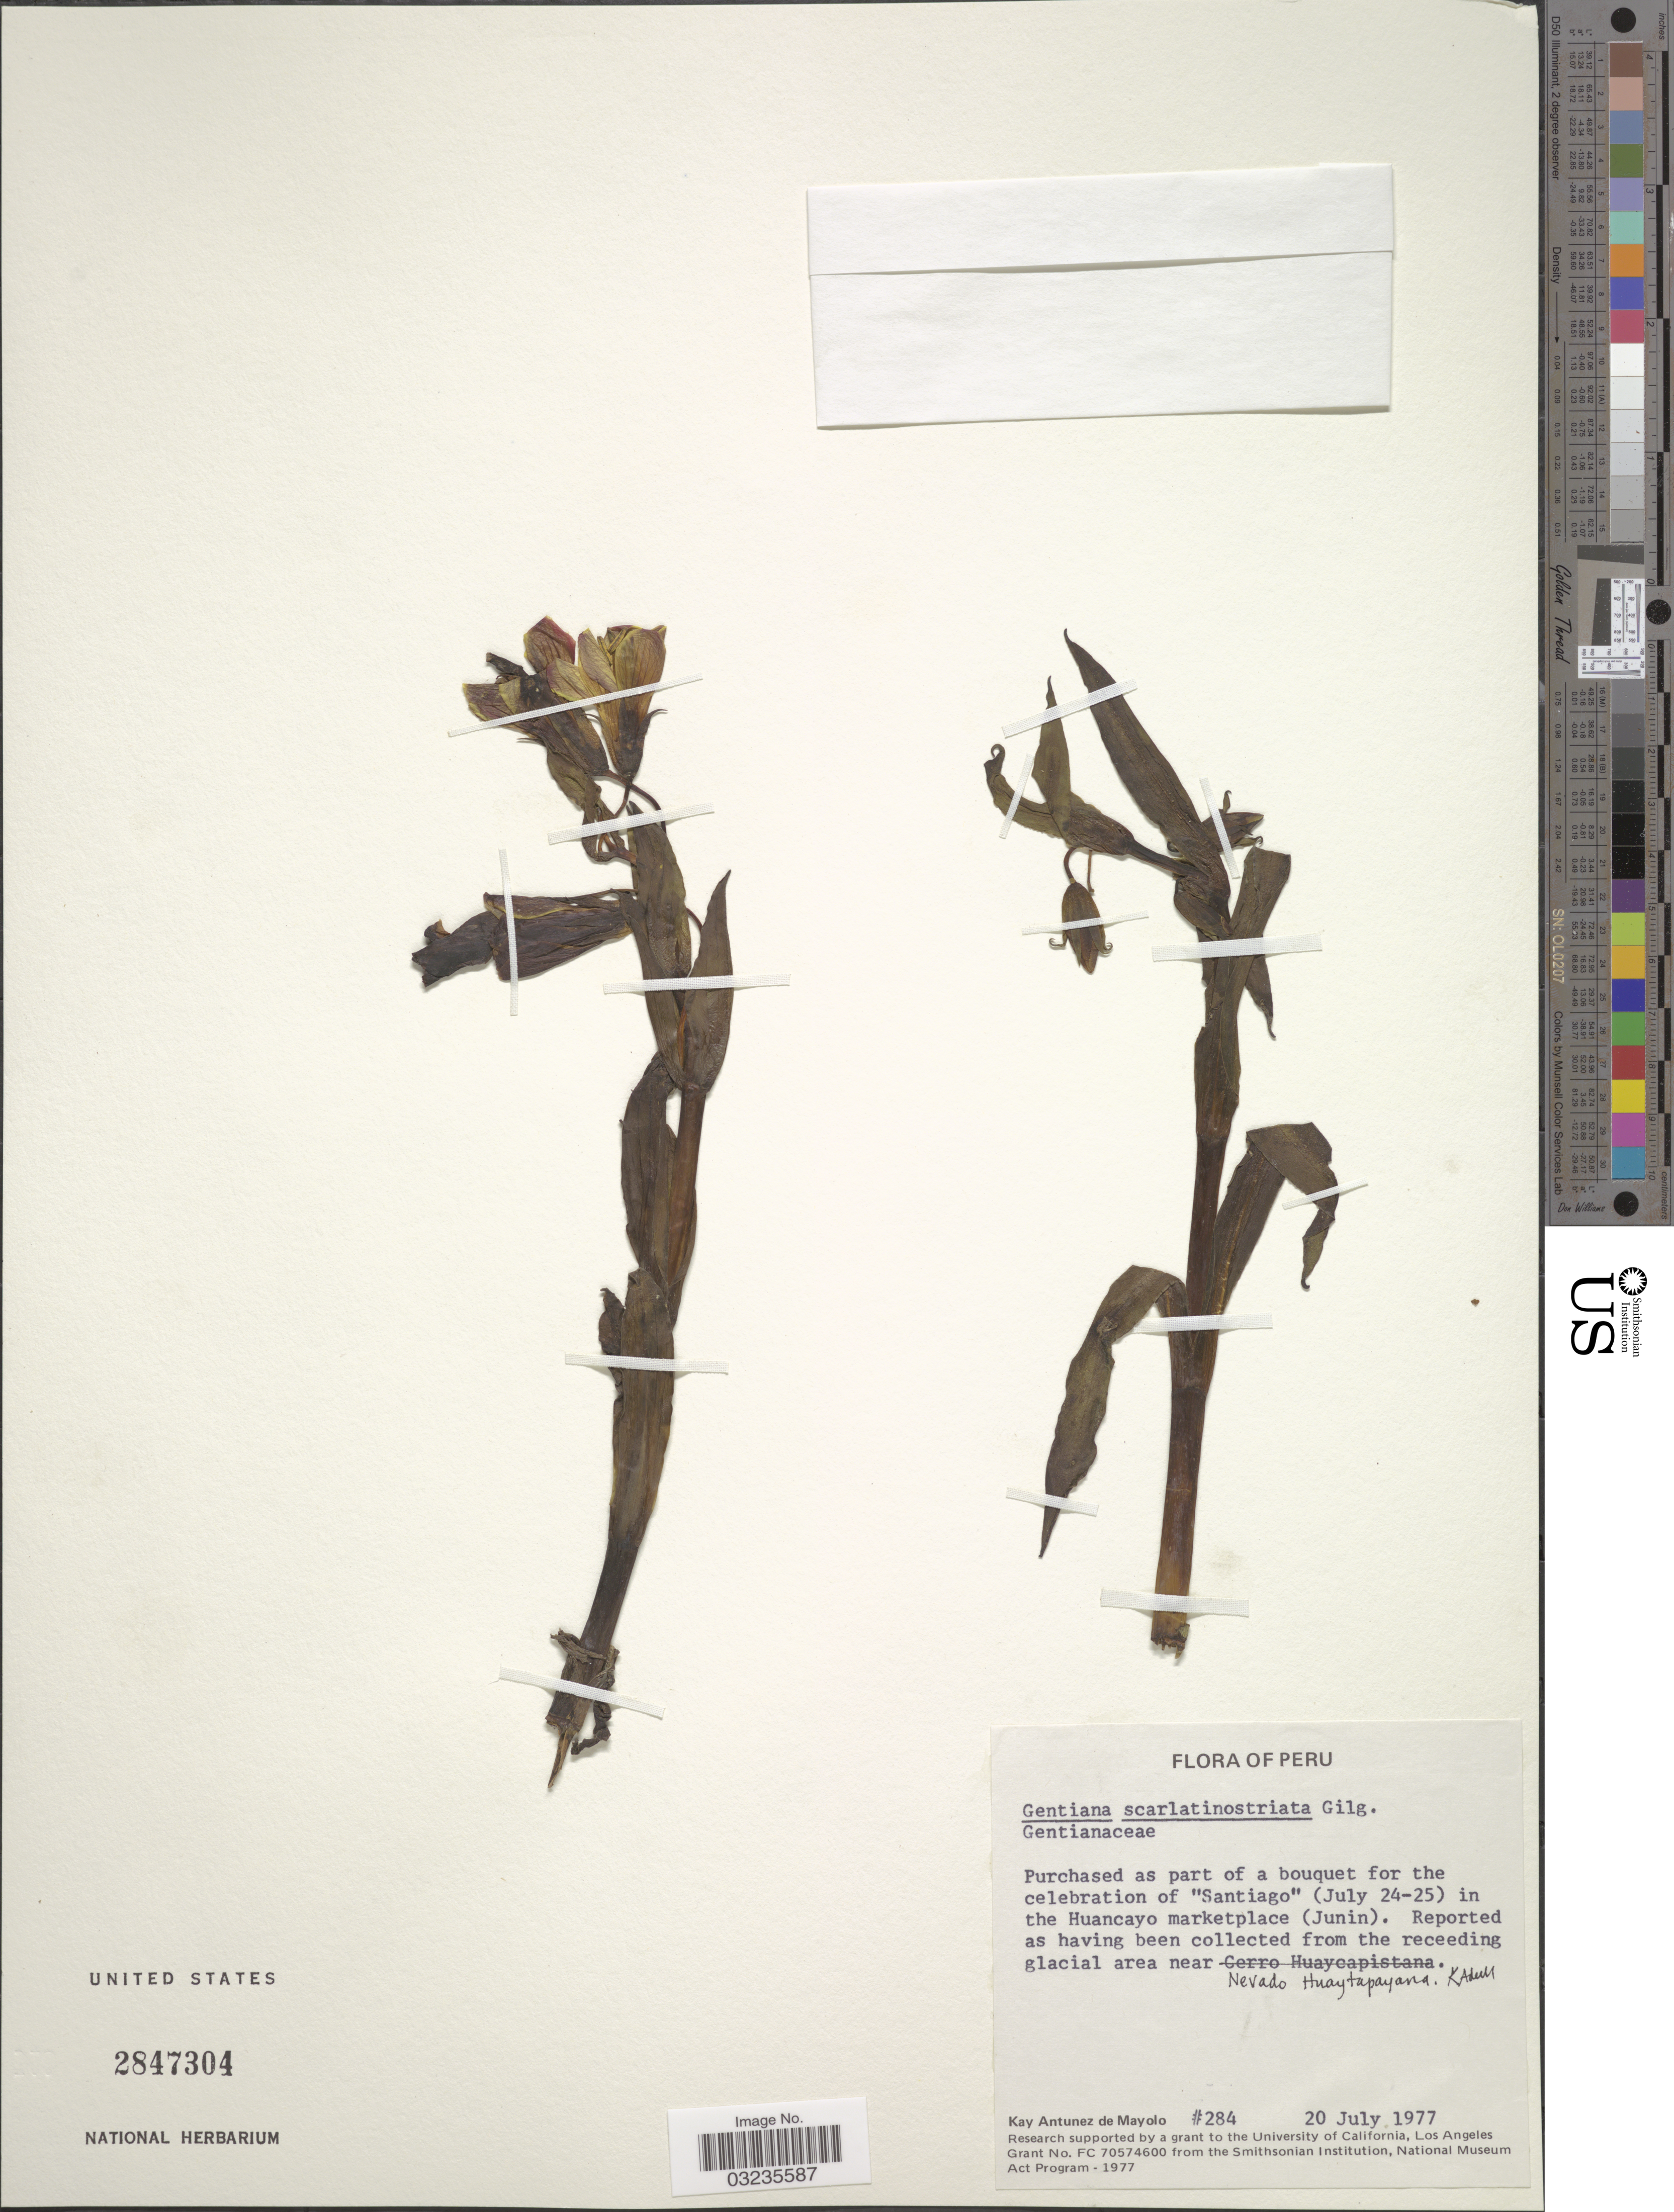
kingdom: Plantae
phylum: Tracheophyta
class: Magnoliopsida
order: Gentianales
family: Gentianaceae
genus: Gentiana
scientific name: Gentiana scarlatinostriata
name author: Gilg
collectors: K. Antunez de Mayolo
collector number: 284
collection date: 1977-07-20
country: Peru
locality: Near Nevado Huaytapayana.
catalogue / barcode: US 2847304